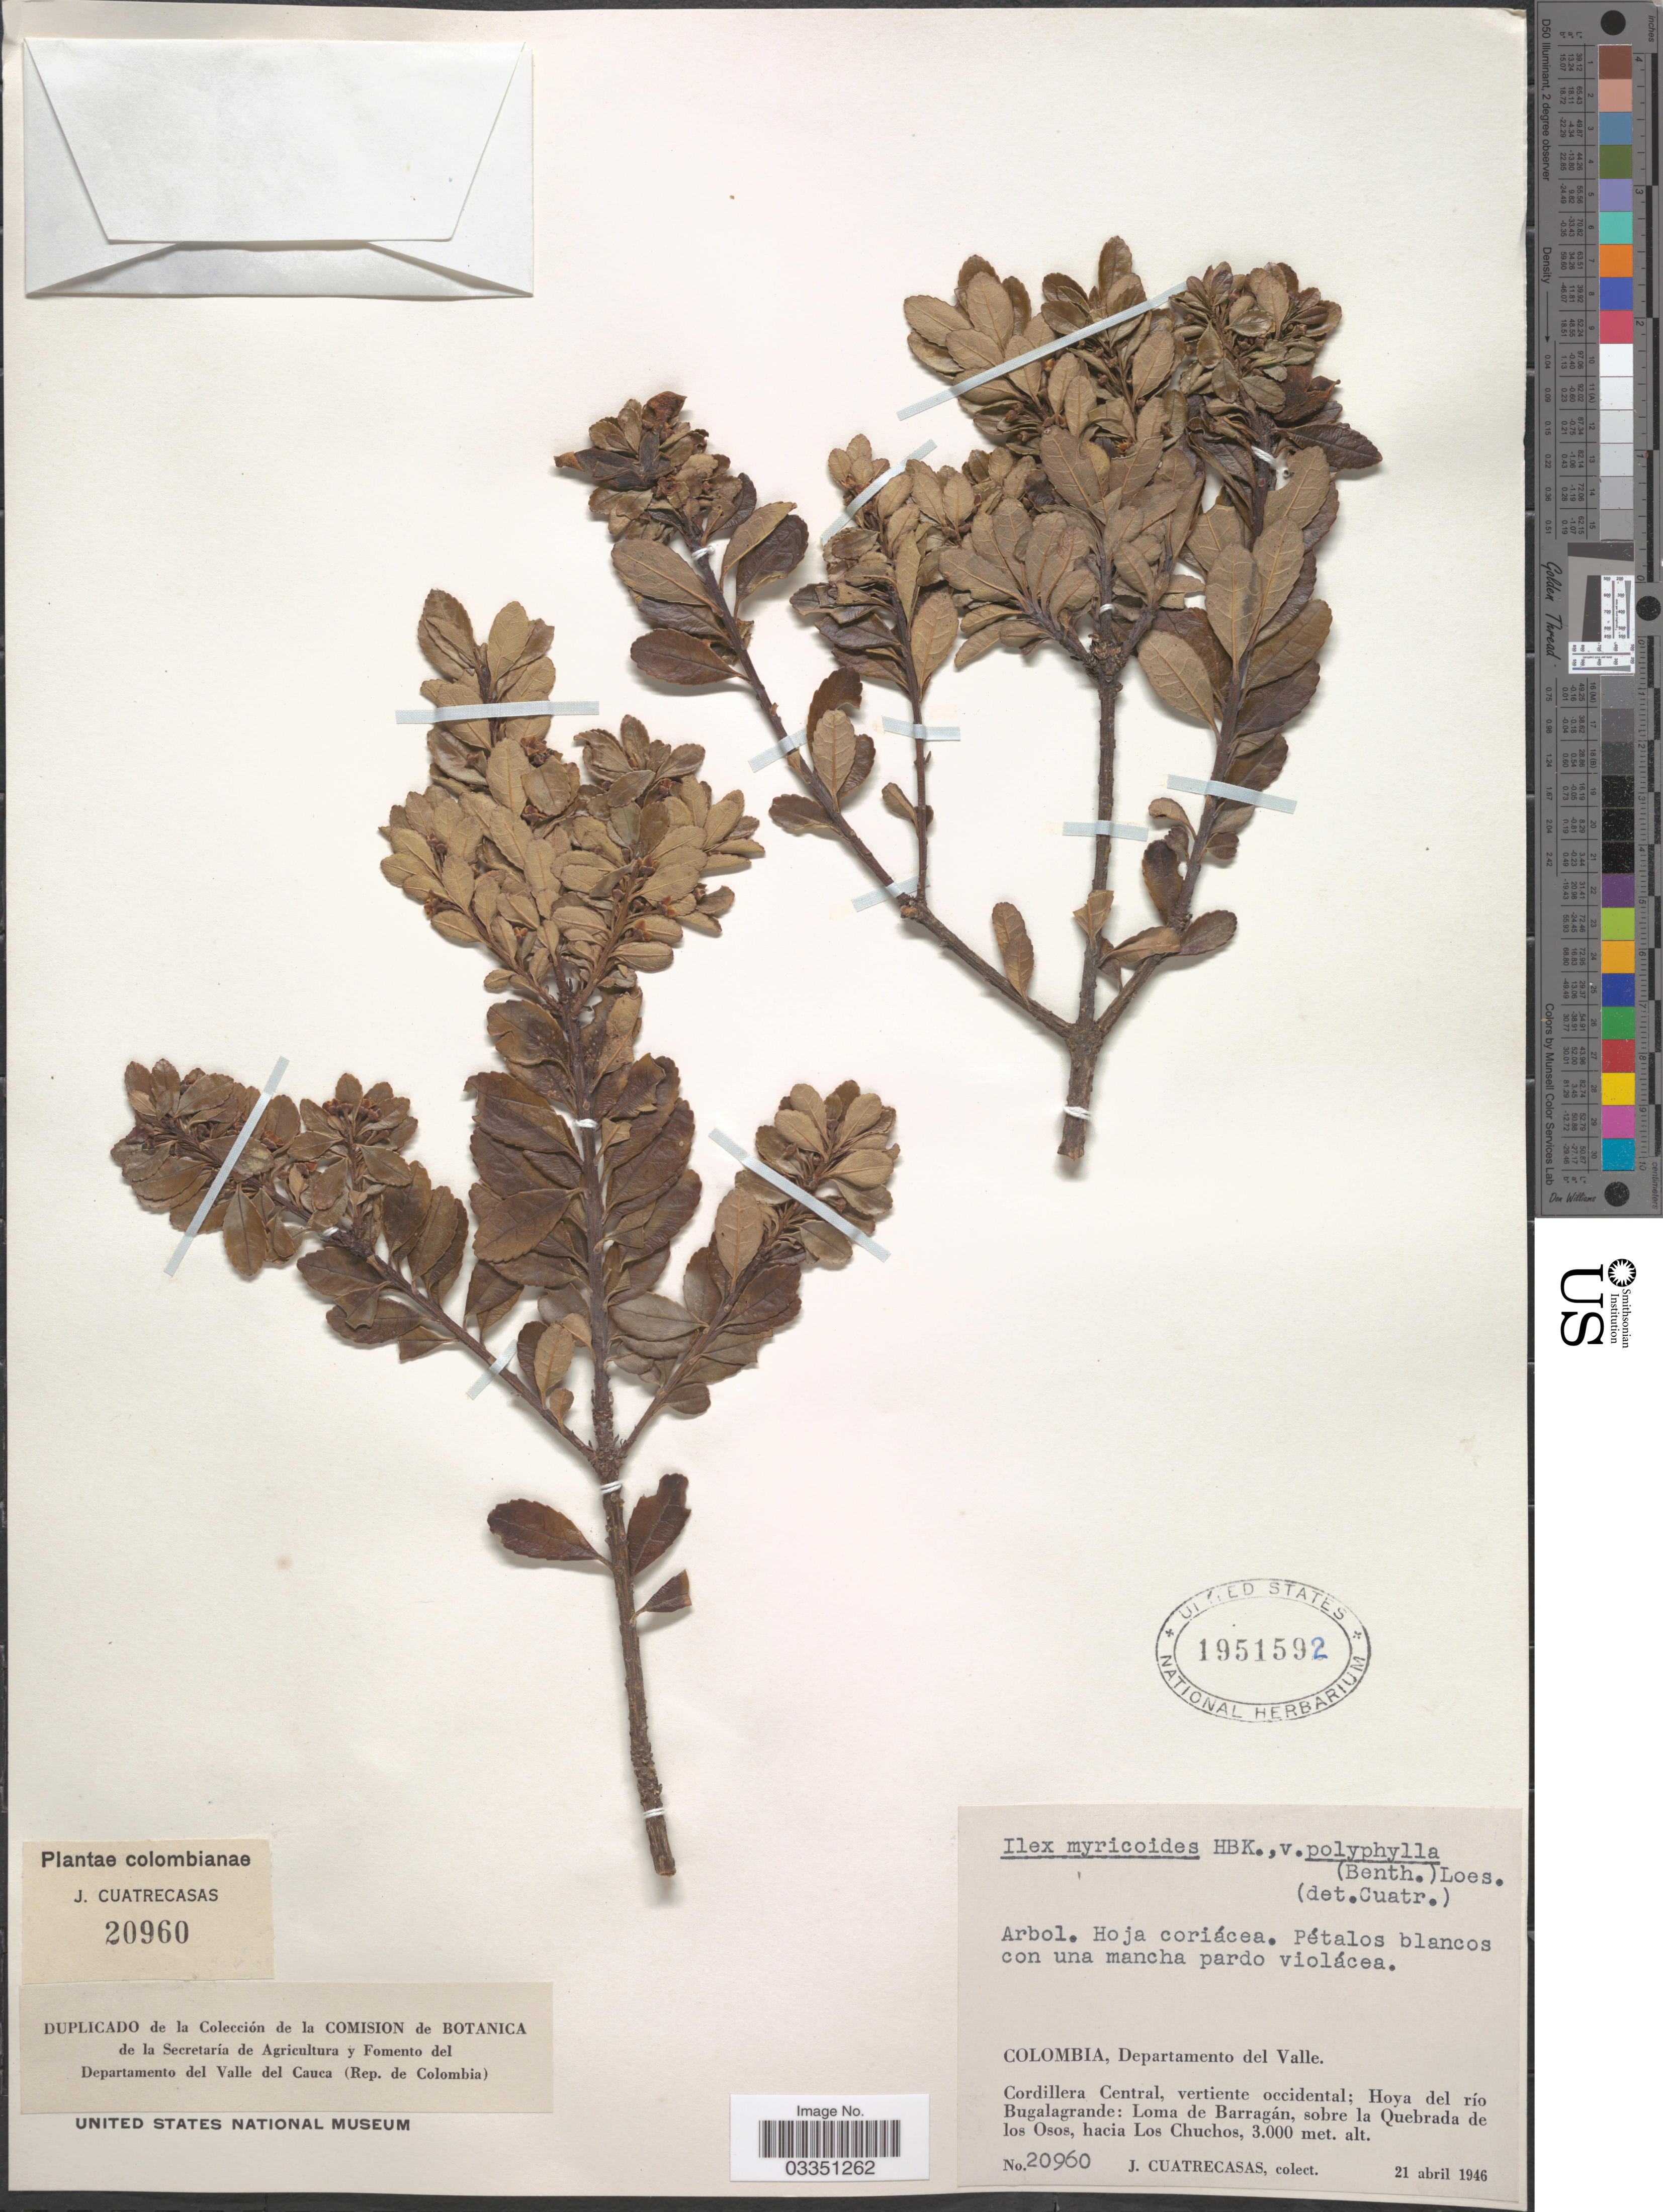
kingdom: Plantae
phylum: Tracheophyta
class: Magnoliopsida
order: Aquifoliales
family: Aquifoliaceae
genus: Ilex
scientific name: Ilex myricoides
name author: Kunth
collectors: J. Cuatrecasas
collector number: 20960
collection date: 1946-04-21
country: Colombia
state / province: Valle del Cauca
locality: Departamento del Valle. Cordillera Central, vertiente occidental; Hoya del río Bugalagrande: Loma de Barragán, sobre la Quebrada de los Osos, hacia Los Chuchos.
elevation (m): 3000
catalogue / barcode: US 1951592